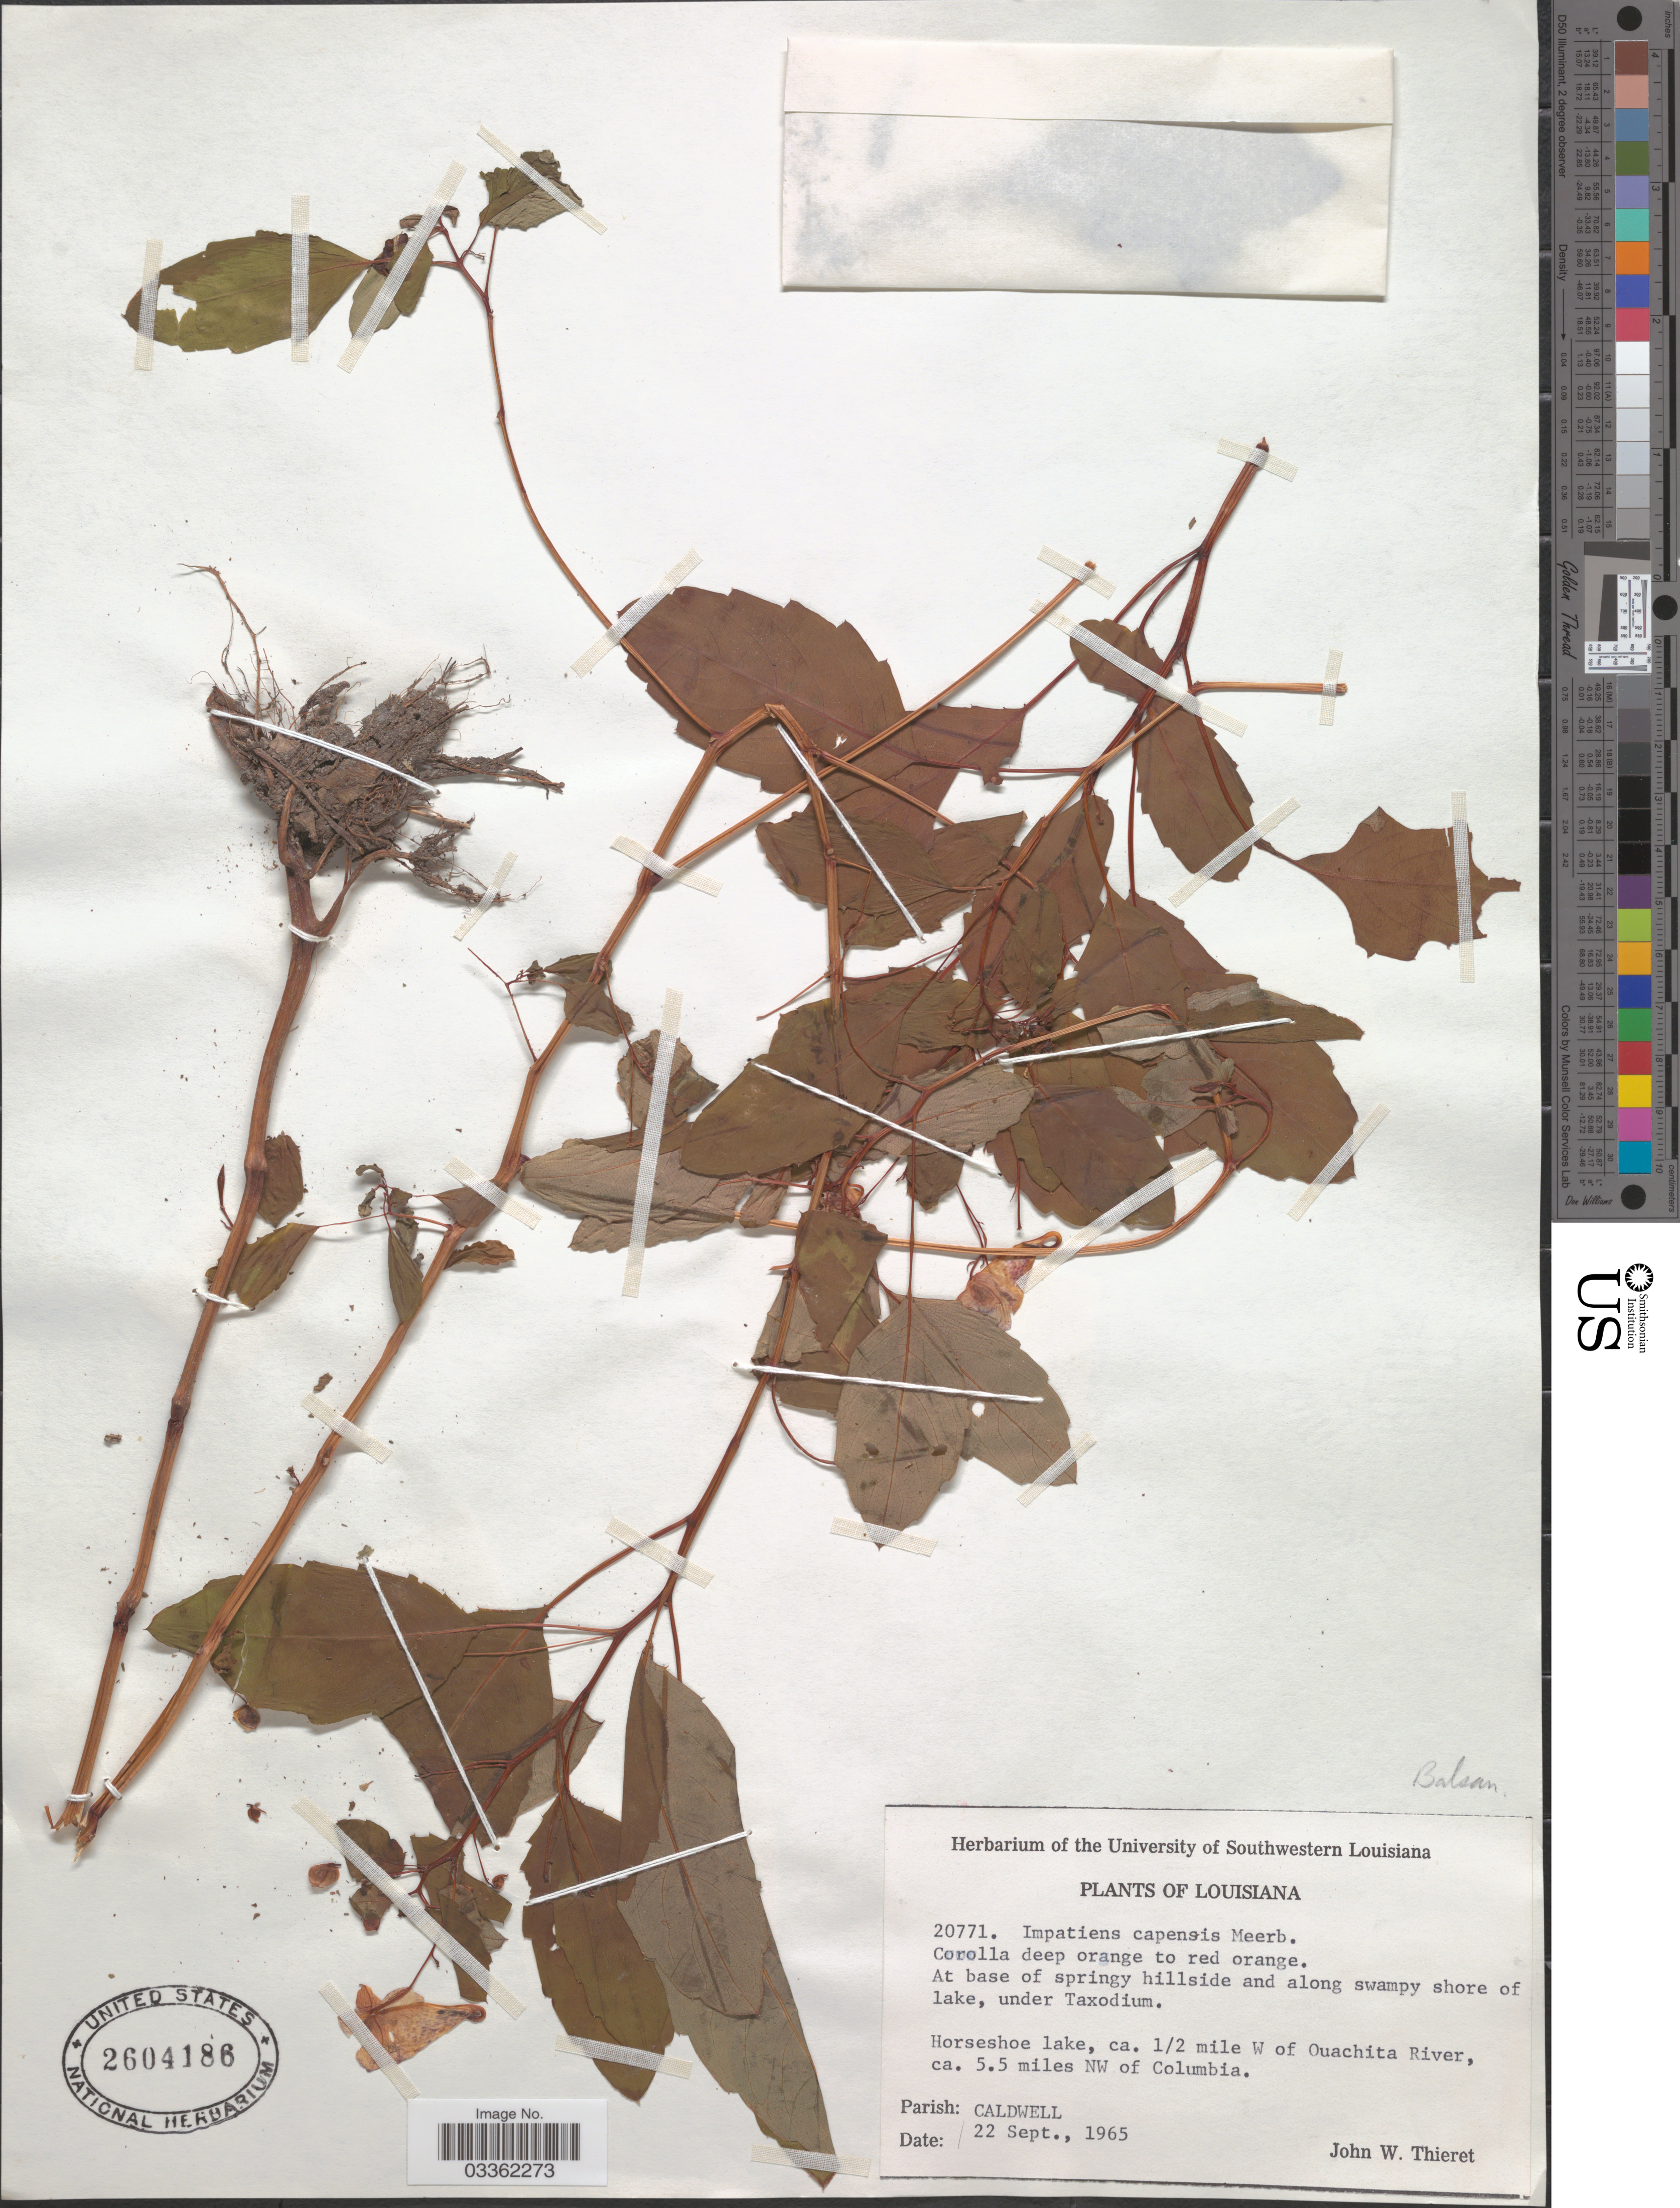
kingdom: Plantae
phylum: Tracheophyta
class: Magnoliopsida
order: Ericales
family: Balsaminaceae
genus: Impatiens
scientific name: Impatiens capensis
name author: Meerb.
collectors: J. W. Thieret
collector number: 20771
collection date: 1965-09-22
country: United States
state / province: Louisiana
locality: Horseshoe lake, ca. ½ mile w of Quachita River, ca. 5.5 miles NW of Columbia.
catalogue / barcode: US 2604186